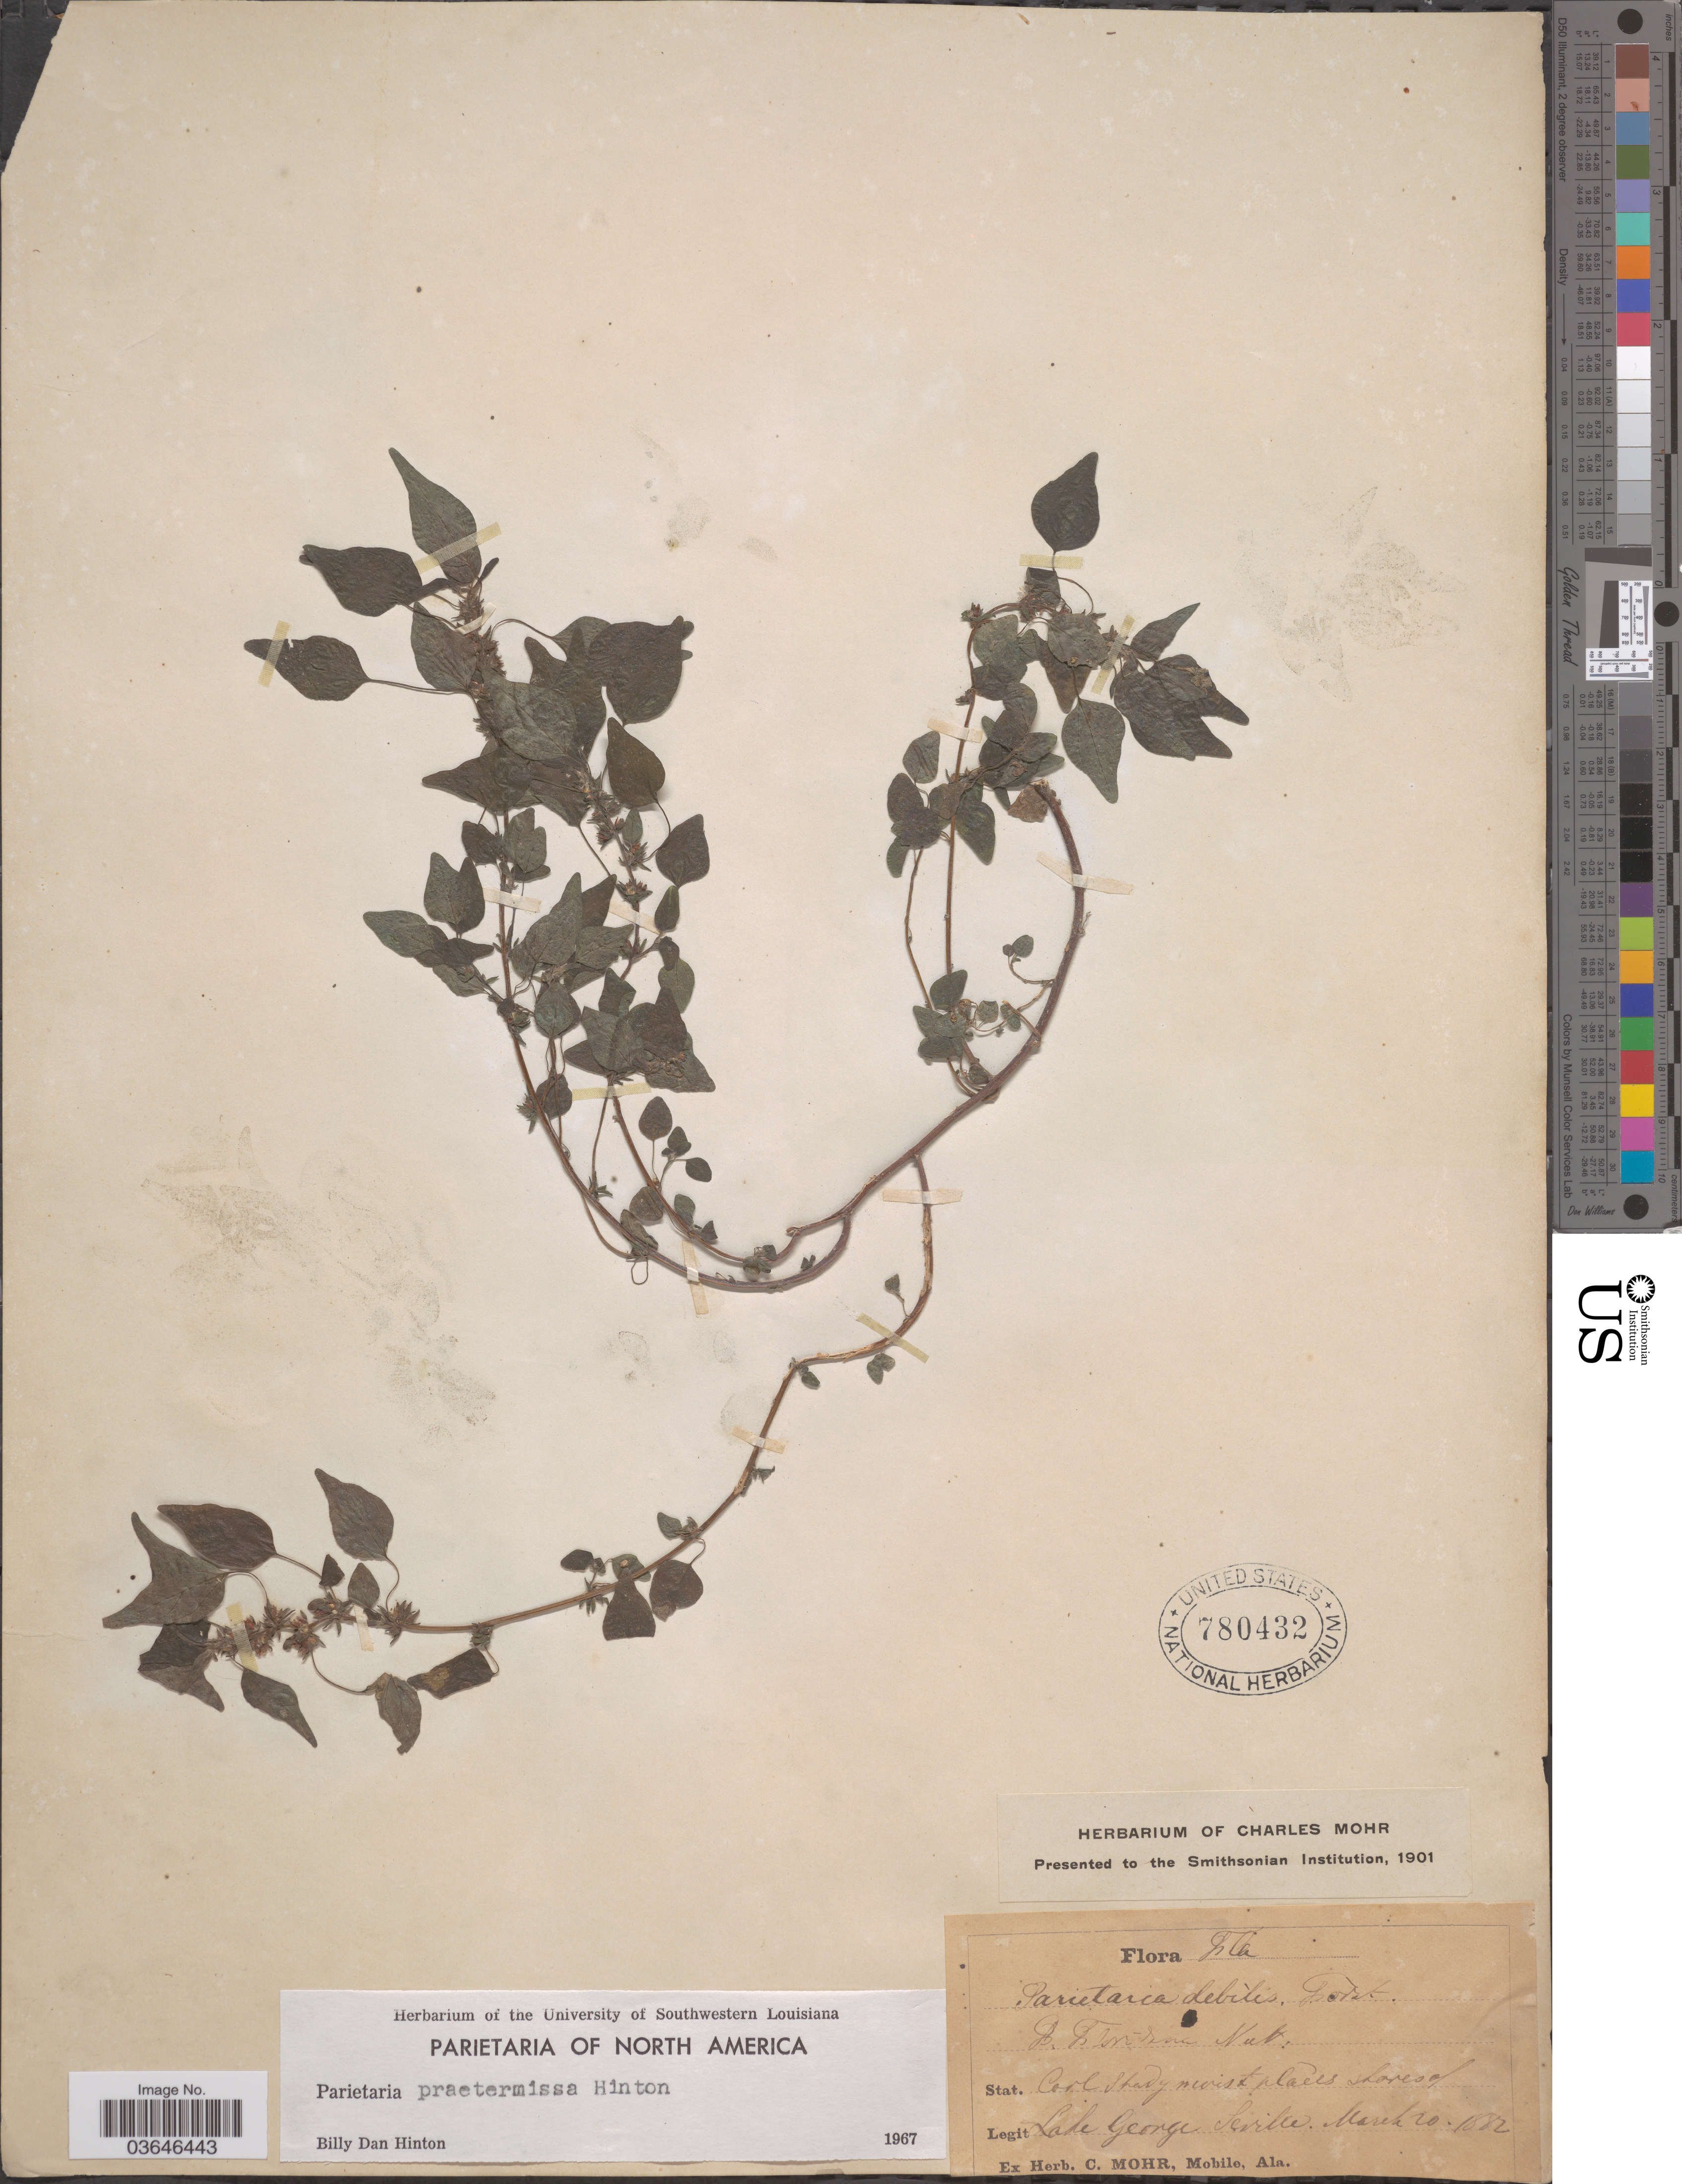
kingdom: Plantae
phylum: Tracheophyta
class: Magnoliopsida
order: Rosales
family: Urticaceae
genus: Parietaria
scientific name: Parietaria praetermissa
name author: Hinton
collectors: ex herb. C. Mohr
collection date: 1882-03-20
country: United States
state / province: Florida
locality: Shores of Lake George Seville.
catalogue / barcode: US 780432